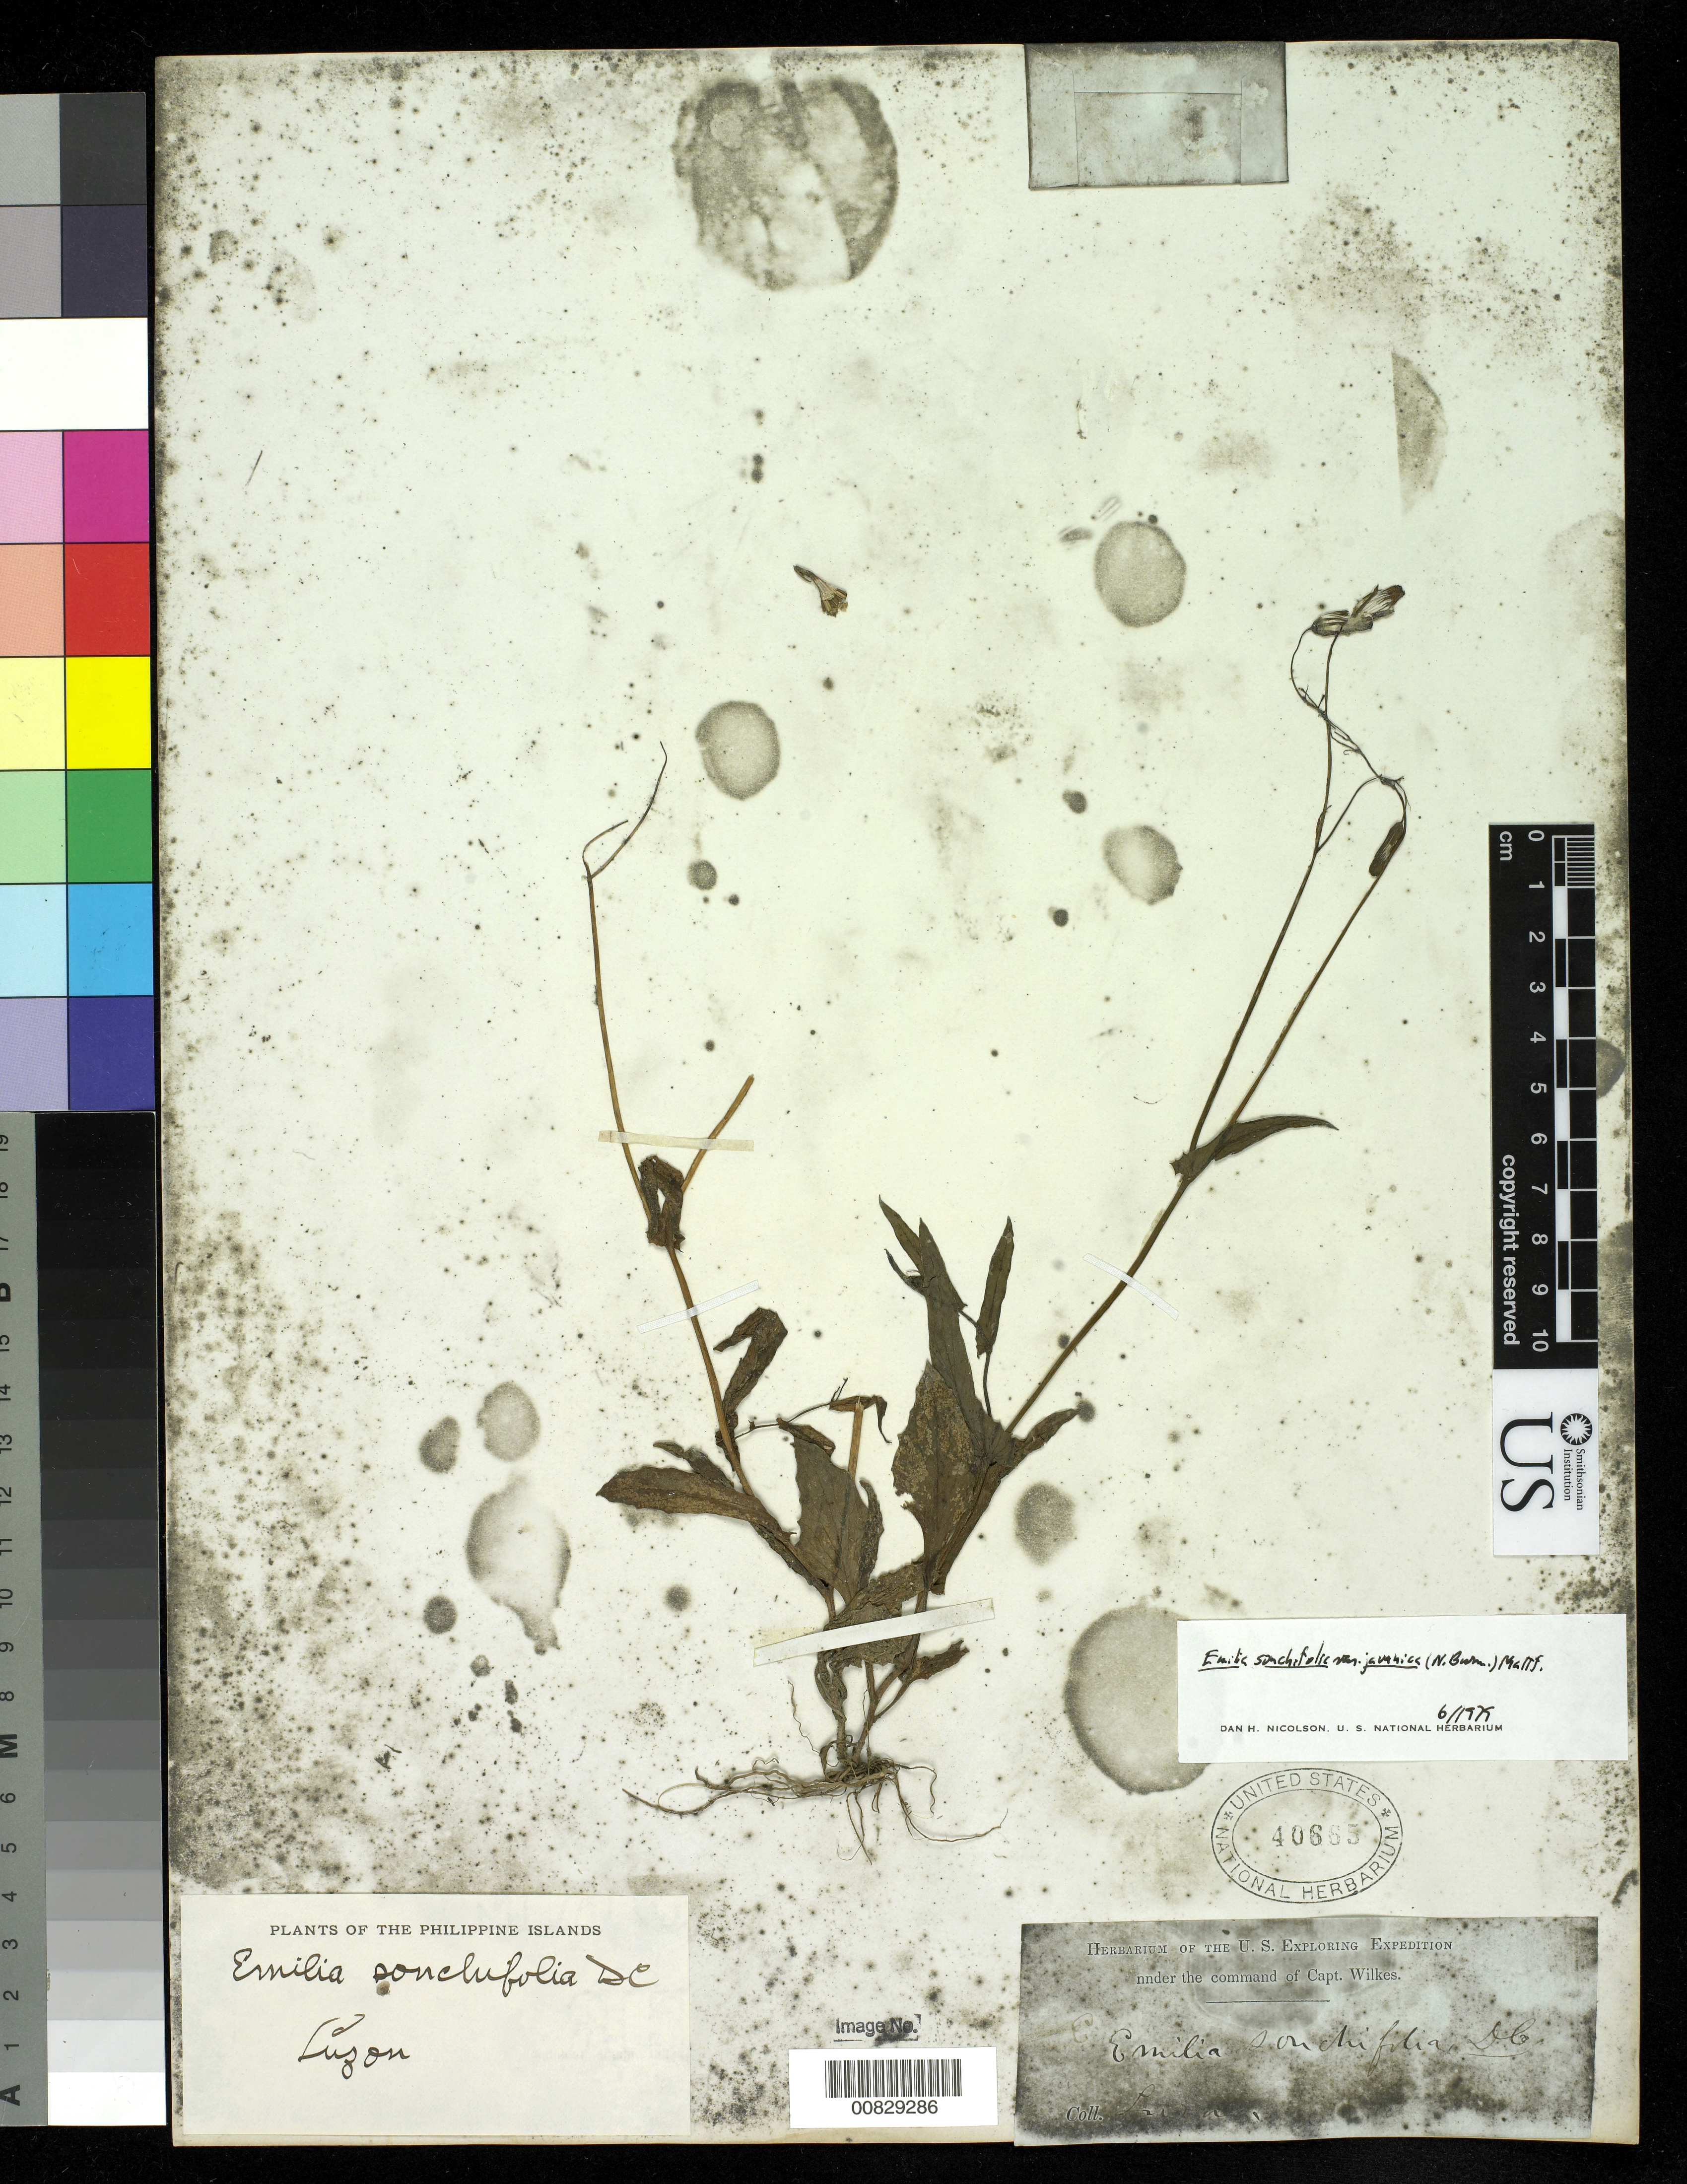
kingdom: Plantae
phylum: Tracheophyta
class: Magnoliopsida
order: Asterales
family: Asteraceae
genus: Emilia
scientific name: Emilia sonchifolia var. javanica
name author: (Burm. f.) Mattf.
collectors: Wilkes Explor. Exped.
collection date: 1838/1842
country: Philippines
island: Luzon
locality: Luzon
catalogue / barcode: US 40665